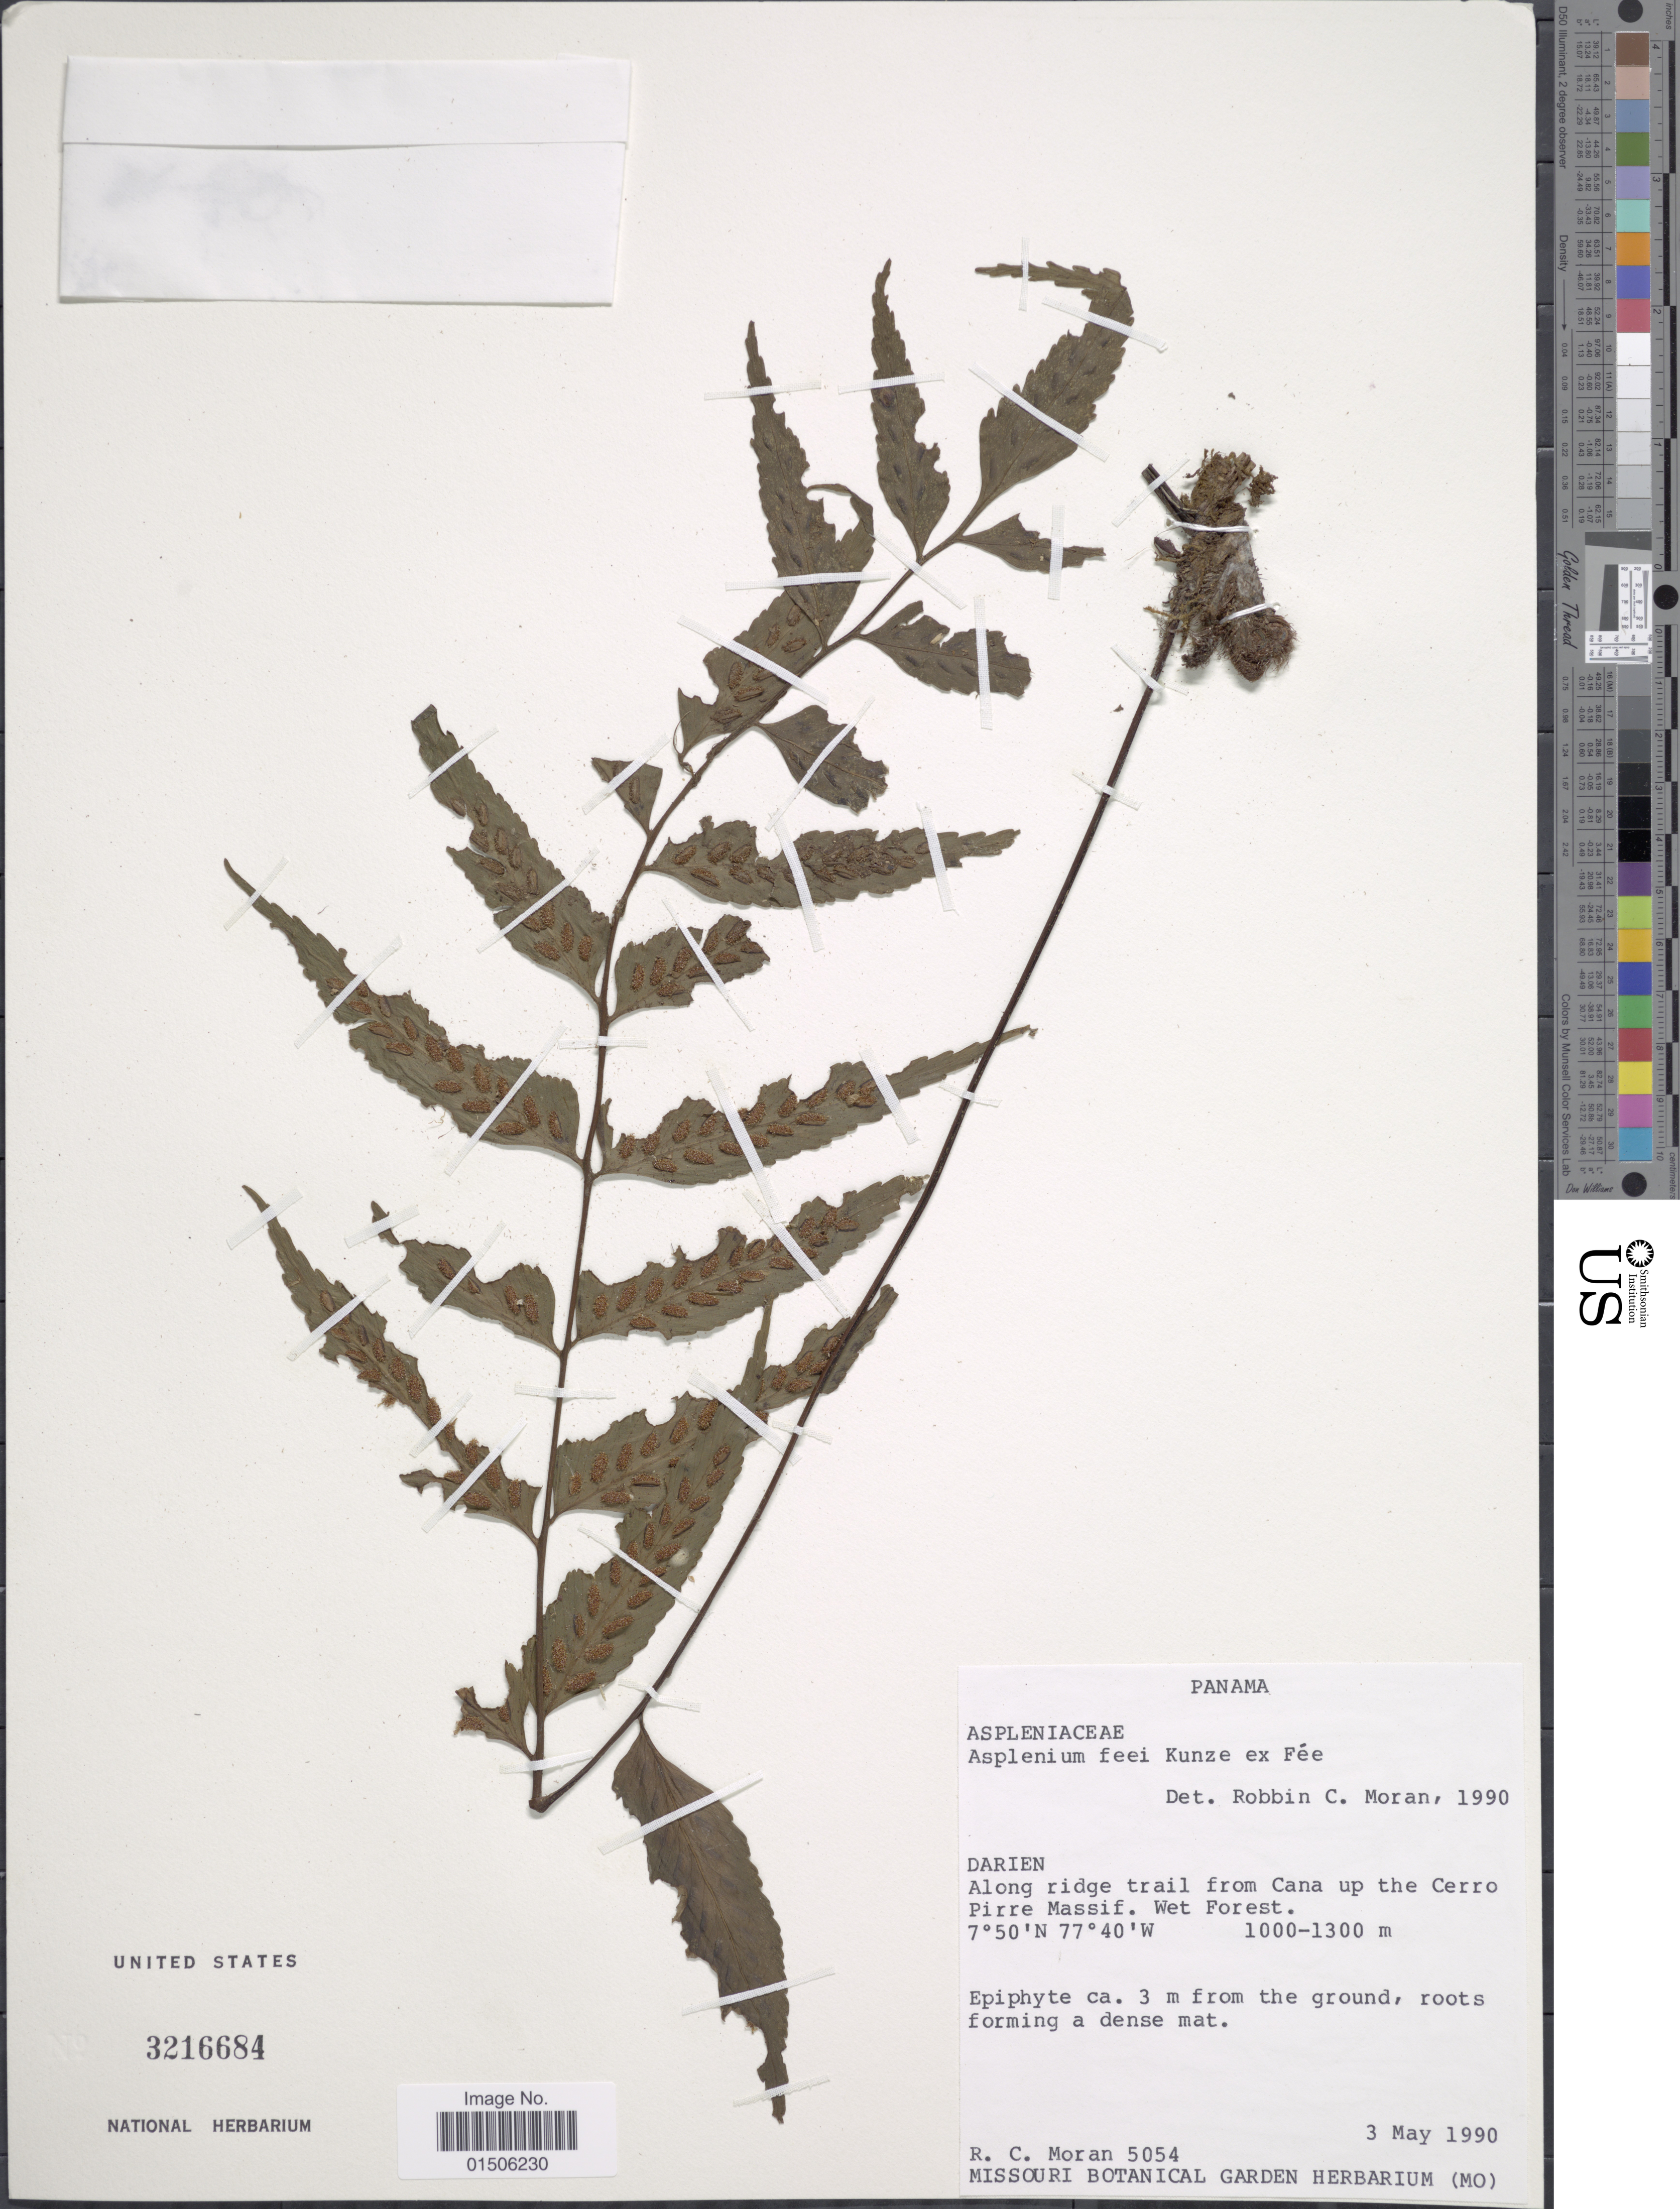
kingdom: Plantae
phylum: Tracheophyta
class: Polypodiopsida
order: Polypodiales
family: Aspleniaceae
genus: Asplenium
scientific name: Asplenium feei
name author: Kunze ex Fée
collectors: R. C. Moran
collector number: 5054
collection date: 1990-05-03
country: Panama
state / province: Darién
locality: Along ridge trail from Cana up the Cerro Pirre Massif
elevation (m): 1000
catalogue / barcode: US 3216684